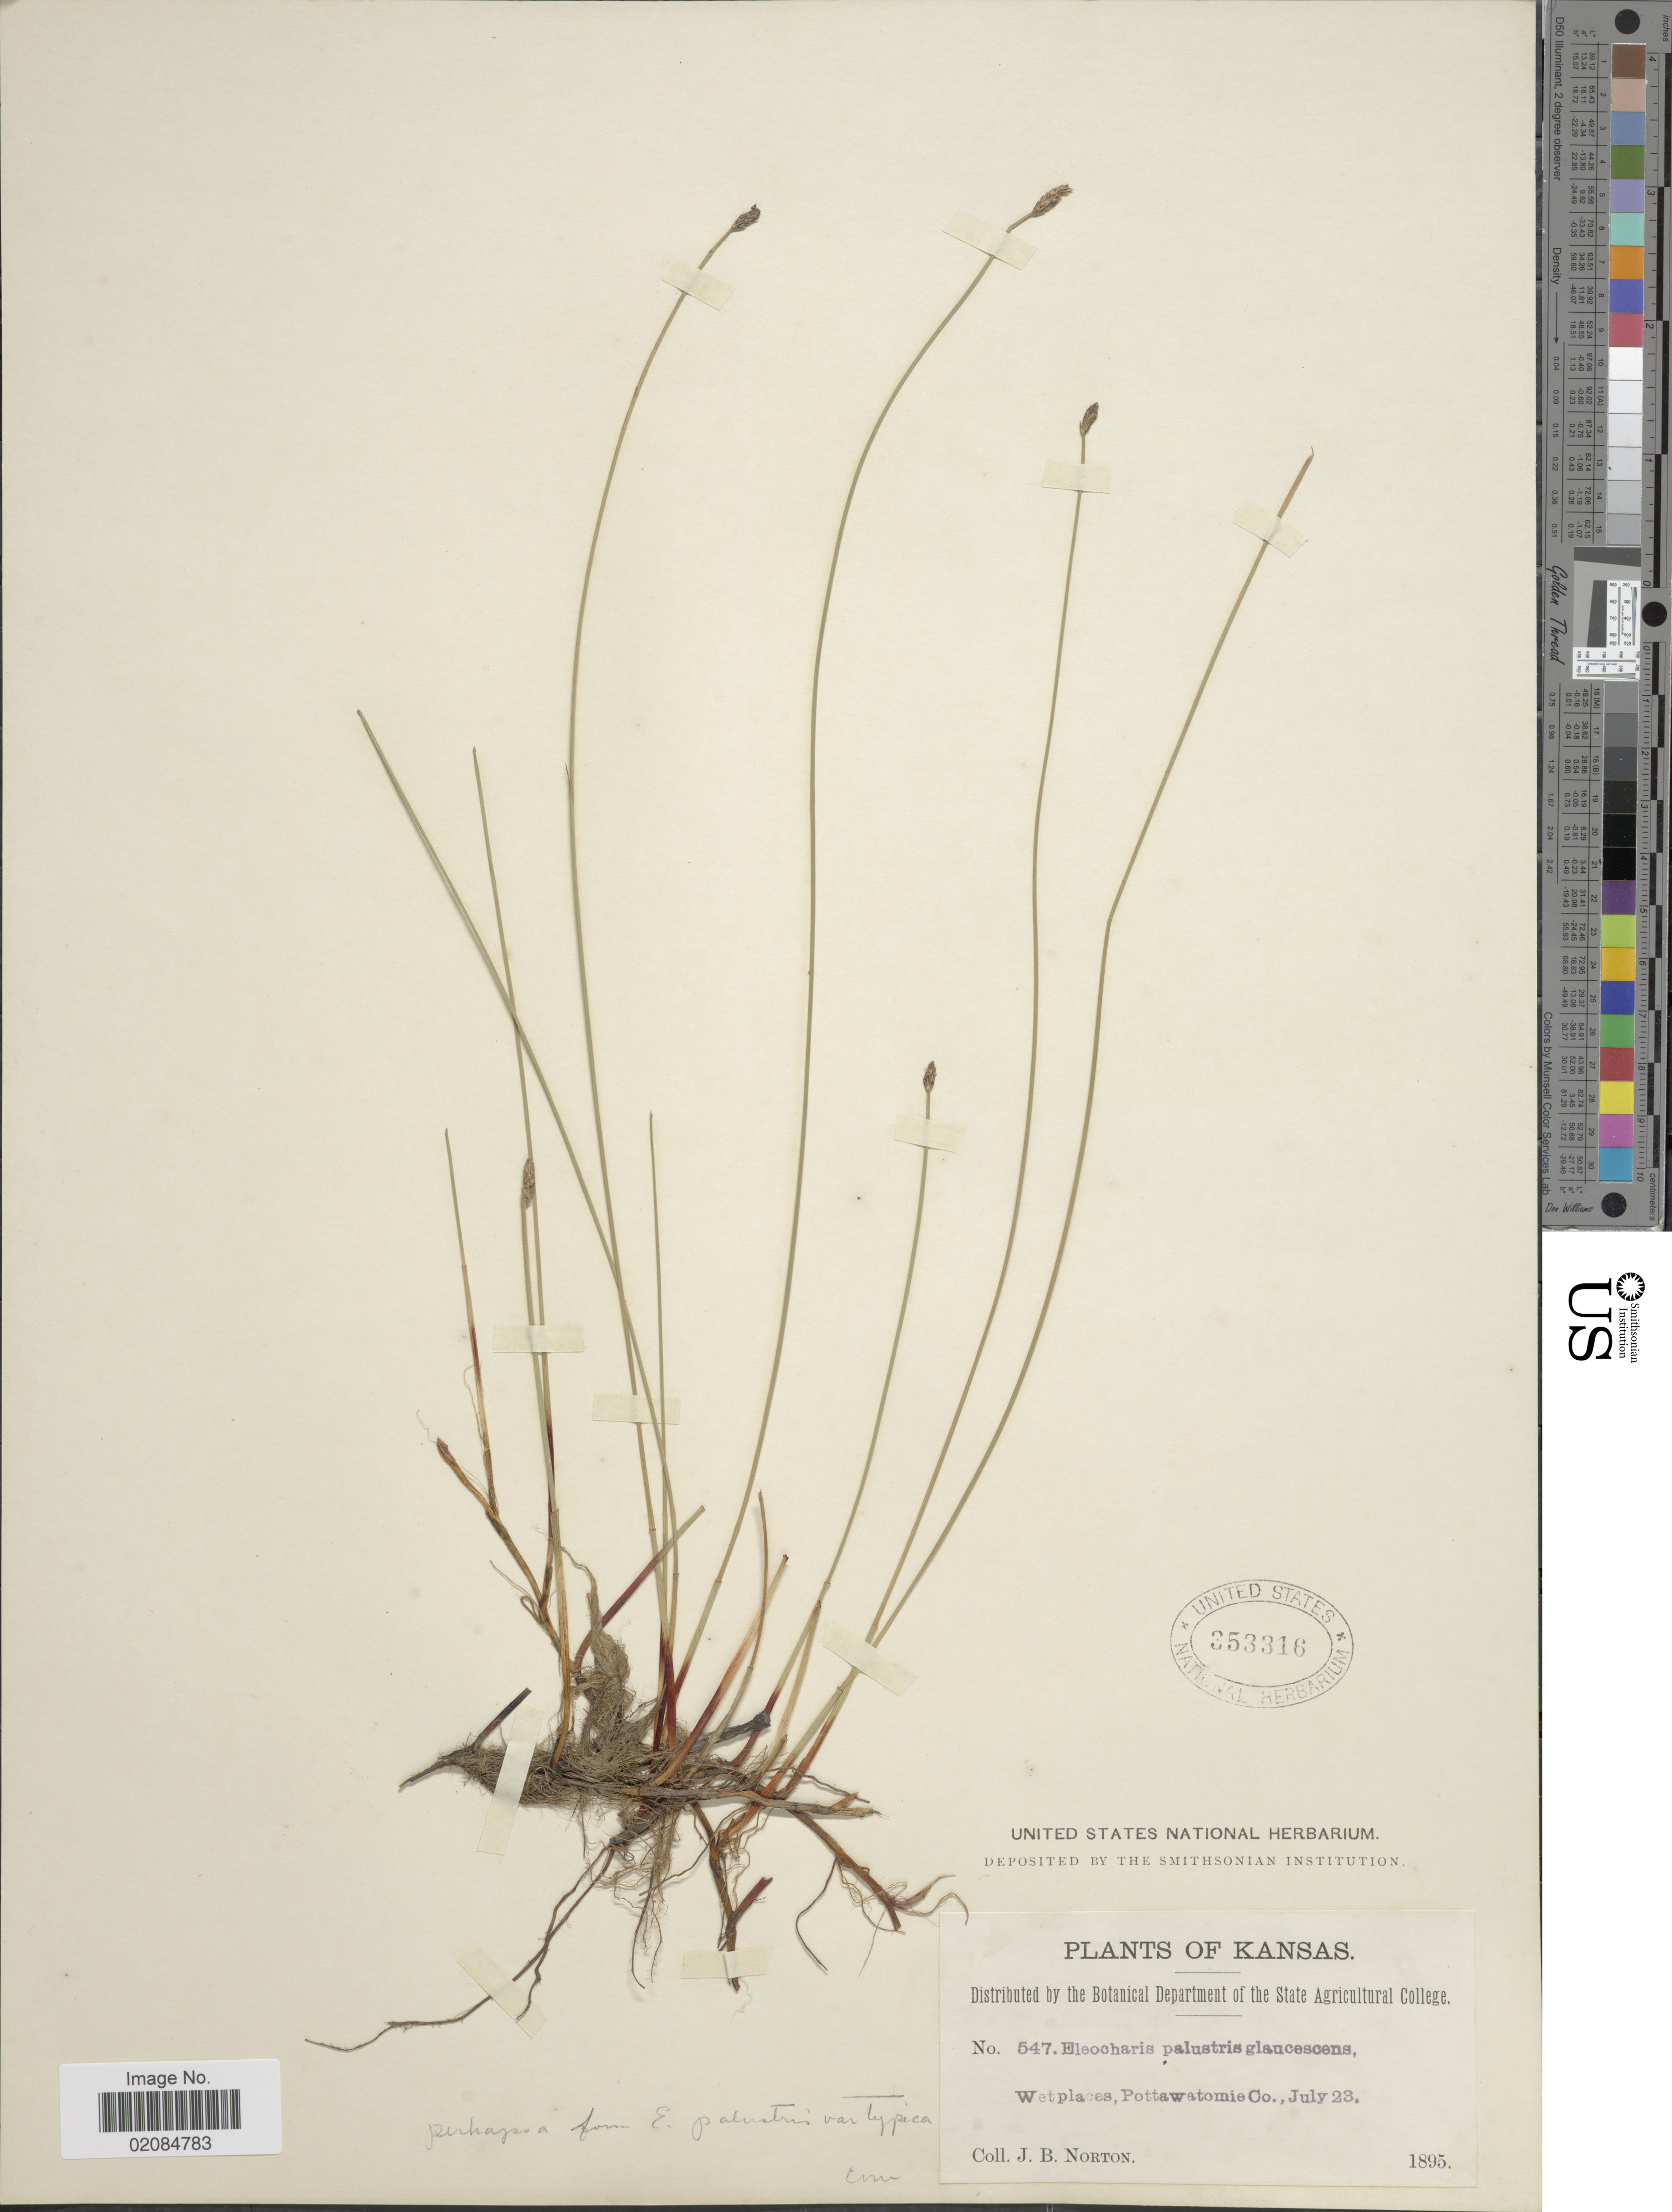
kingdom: Plantae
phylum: Tracheophyta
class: Liliopsida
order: Poales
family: Cyperaceae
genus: Eleocharis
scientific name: Eleocharis palustris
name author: (L.) Roem. & Schult.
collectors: J. B. Norton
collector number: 547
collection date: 1895-07-23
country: United States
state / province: Kansas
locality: Wetplaces, Pottawatomie Co.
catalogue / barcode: US 353316